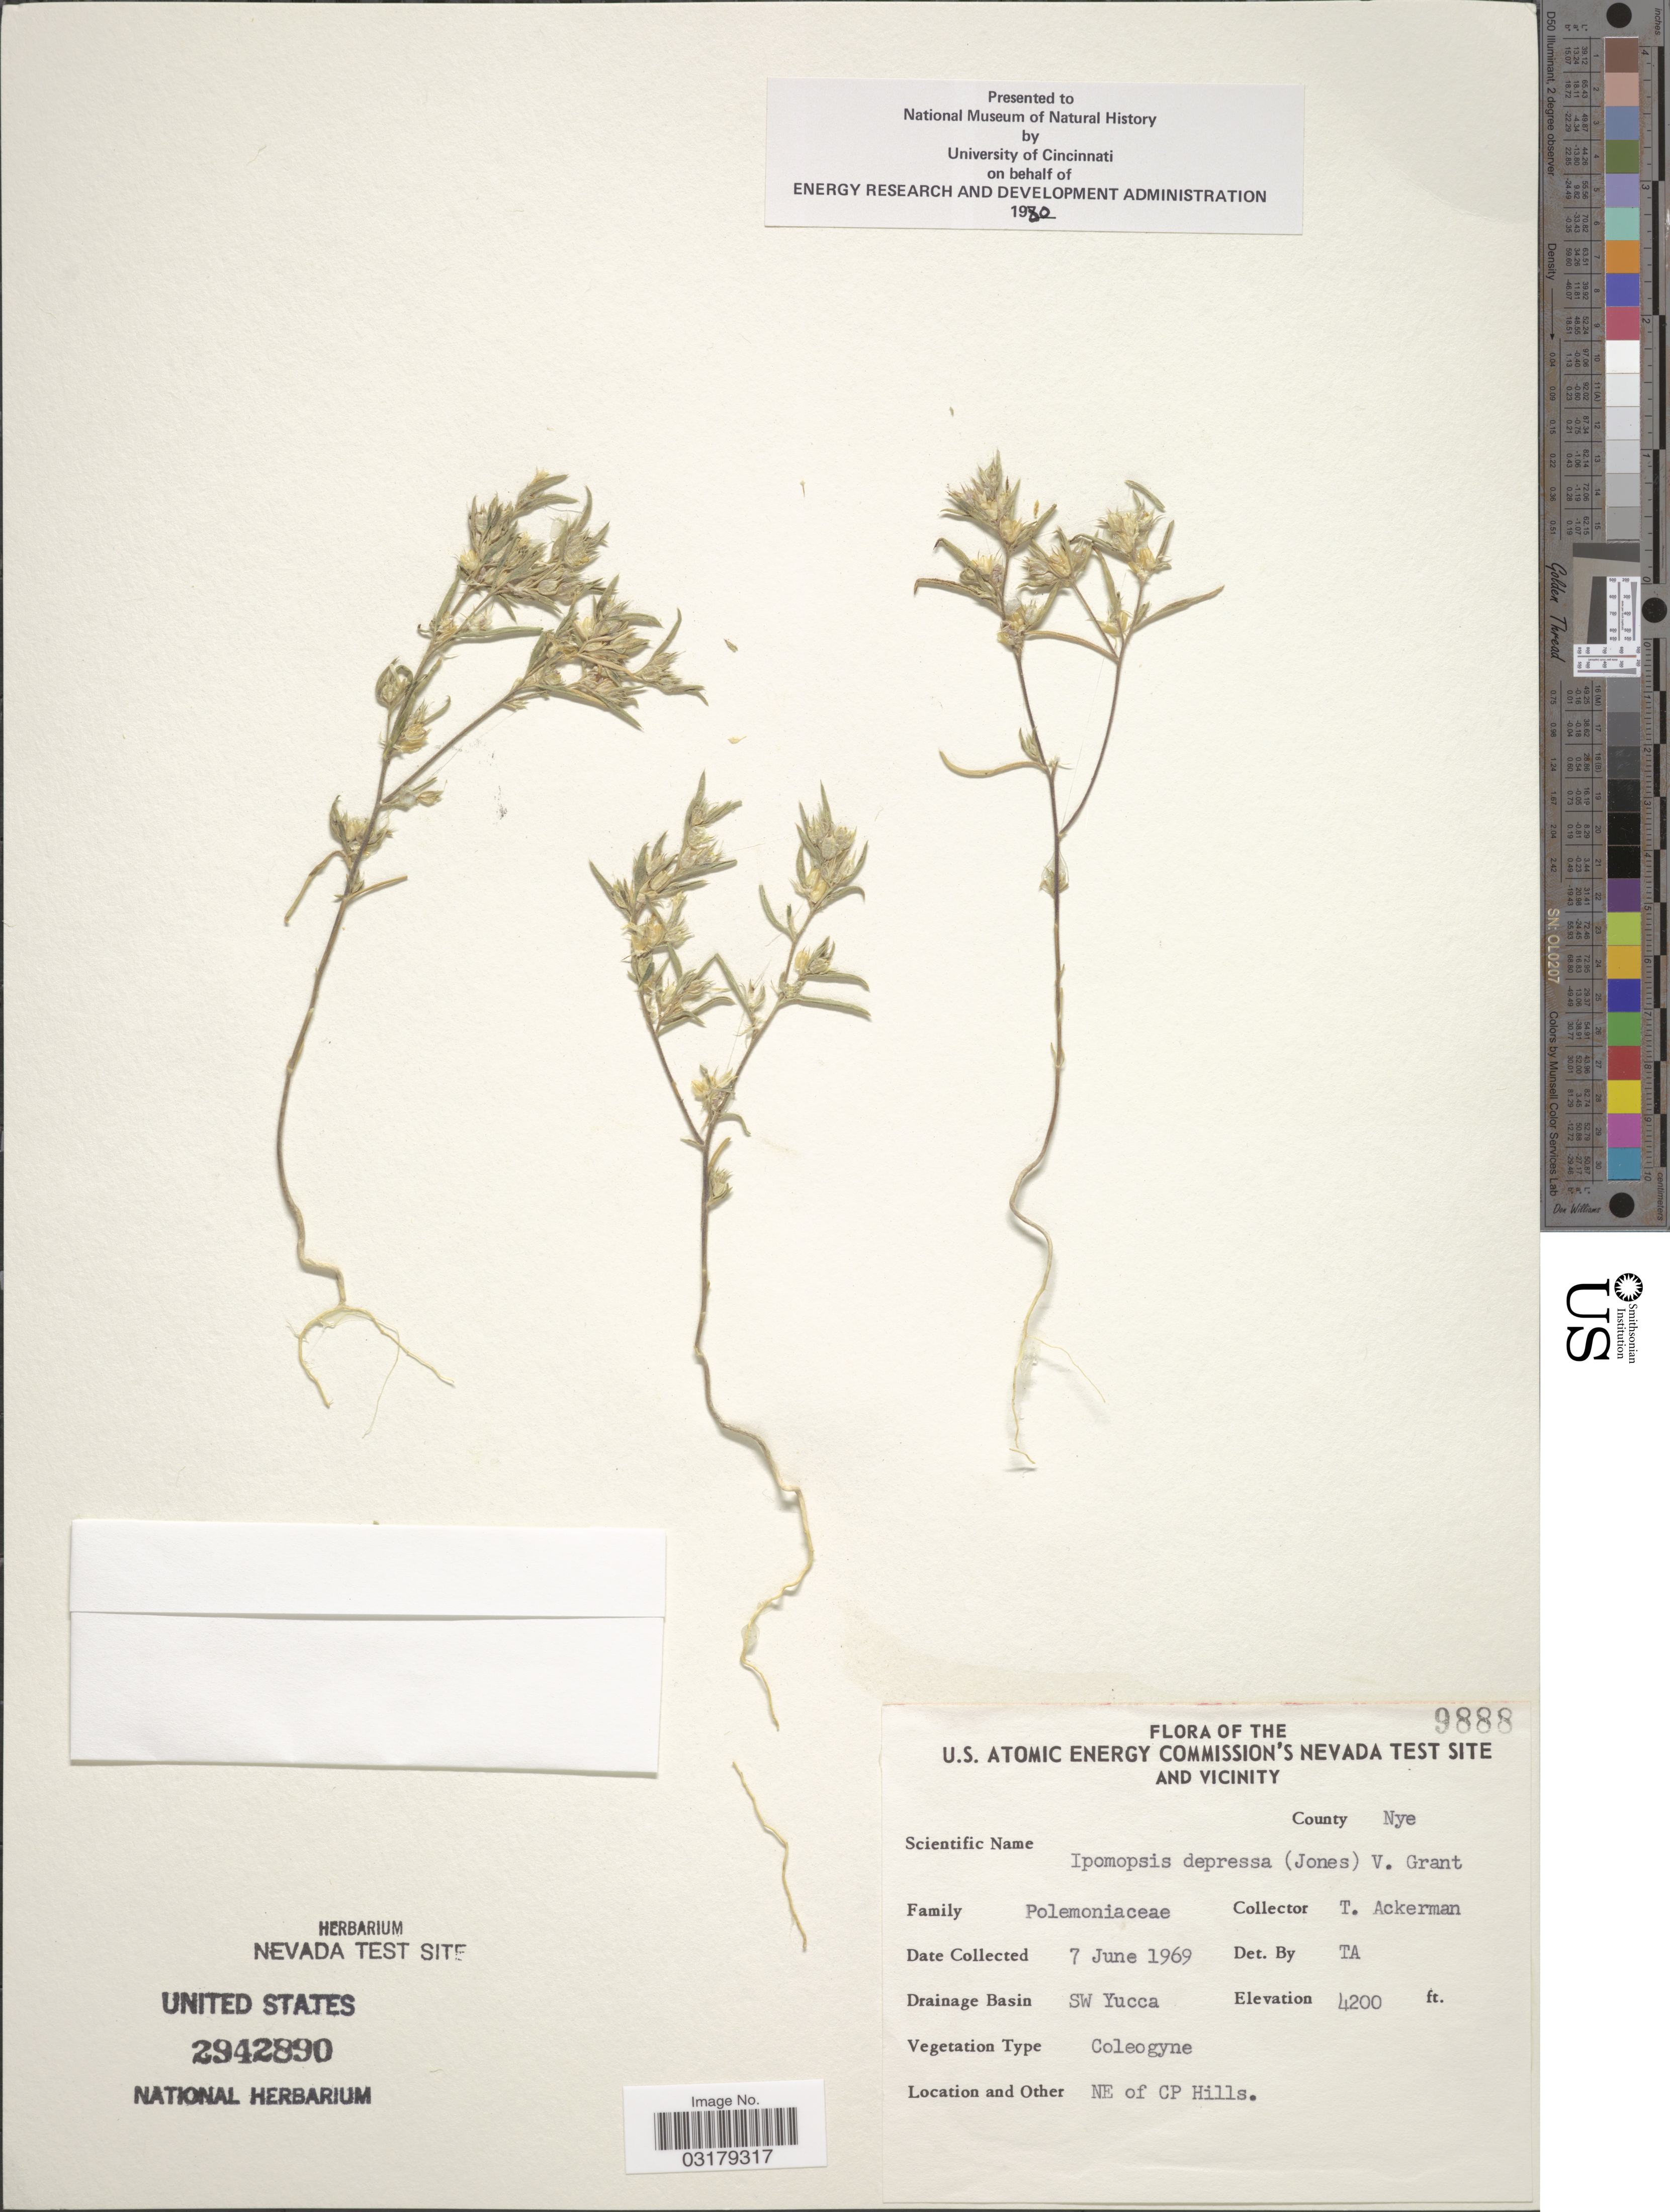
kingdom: Plantae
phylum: Tracheophyta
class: Magnoliopsida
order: Ericales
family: Polemoniaceae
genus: Ipomopsis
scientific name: Ipomopsis depressa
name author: (M.E. Jones ex A. Gray) V.E. Grant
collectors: T. Ackerman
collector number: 9888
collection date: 1969-06-07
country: United States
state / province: Nevada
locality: The U.S. Atomic Energy Commission's Nevada test site and vicinity. County Nye. Drainage Basin SW Yucca. NE of CP Hills.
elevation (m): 1280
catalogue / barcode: US 2942890